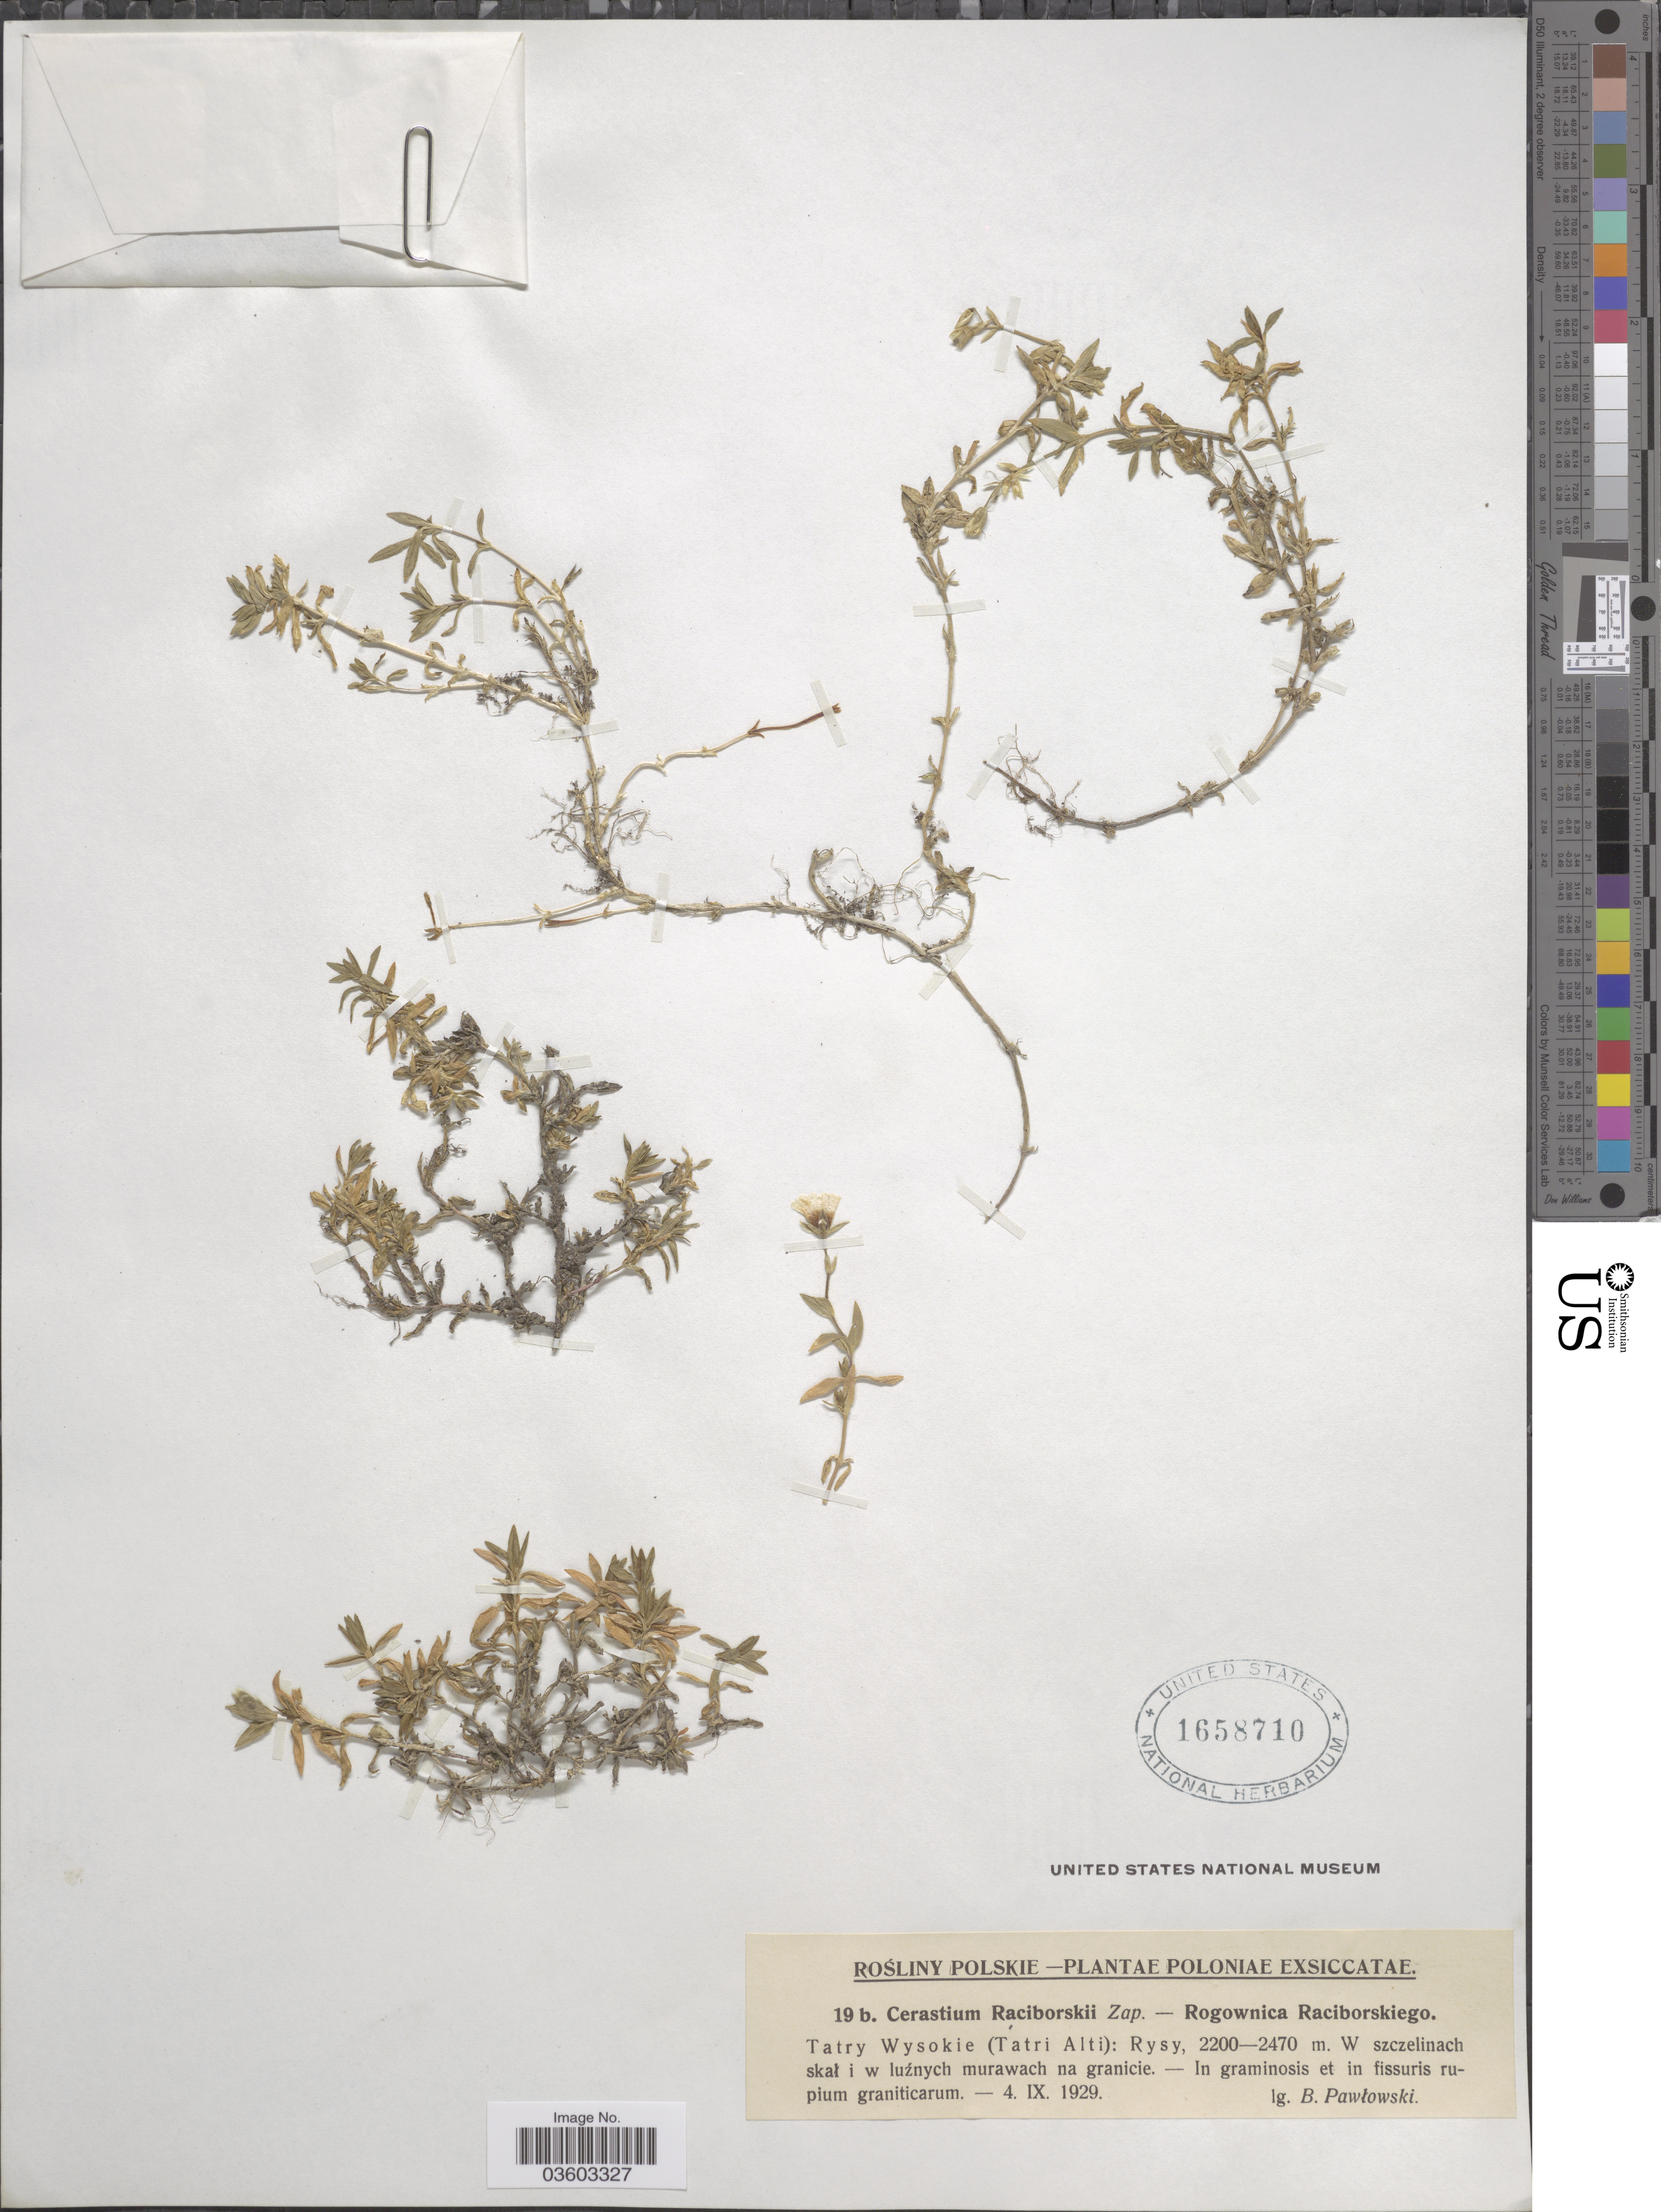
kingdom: Plantae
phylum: Tracheophyta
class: Magnoliopsida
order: Caryophyllales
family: Caryophyllaceae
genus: Cerastium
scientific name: Cerastium raciborskii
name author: Zapal.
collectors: B. Pawlowski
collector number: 19b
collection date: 1929-09-04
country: Poland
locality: Poloniae. Tatry Wysokie (Tatri Alti): Rysy.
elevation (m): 2200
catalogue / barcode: US 1658710